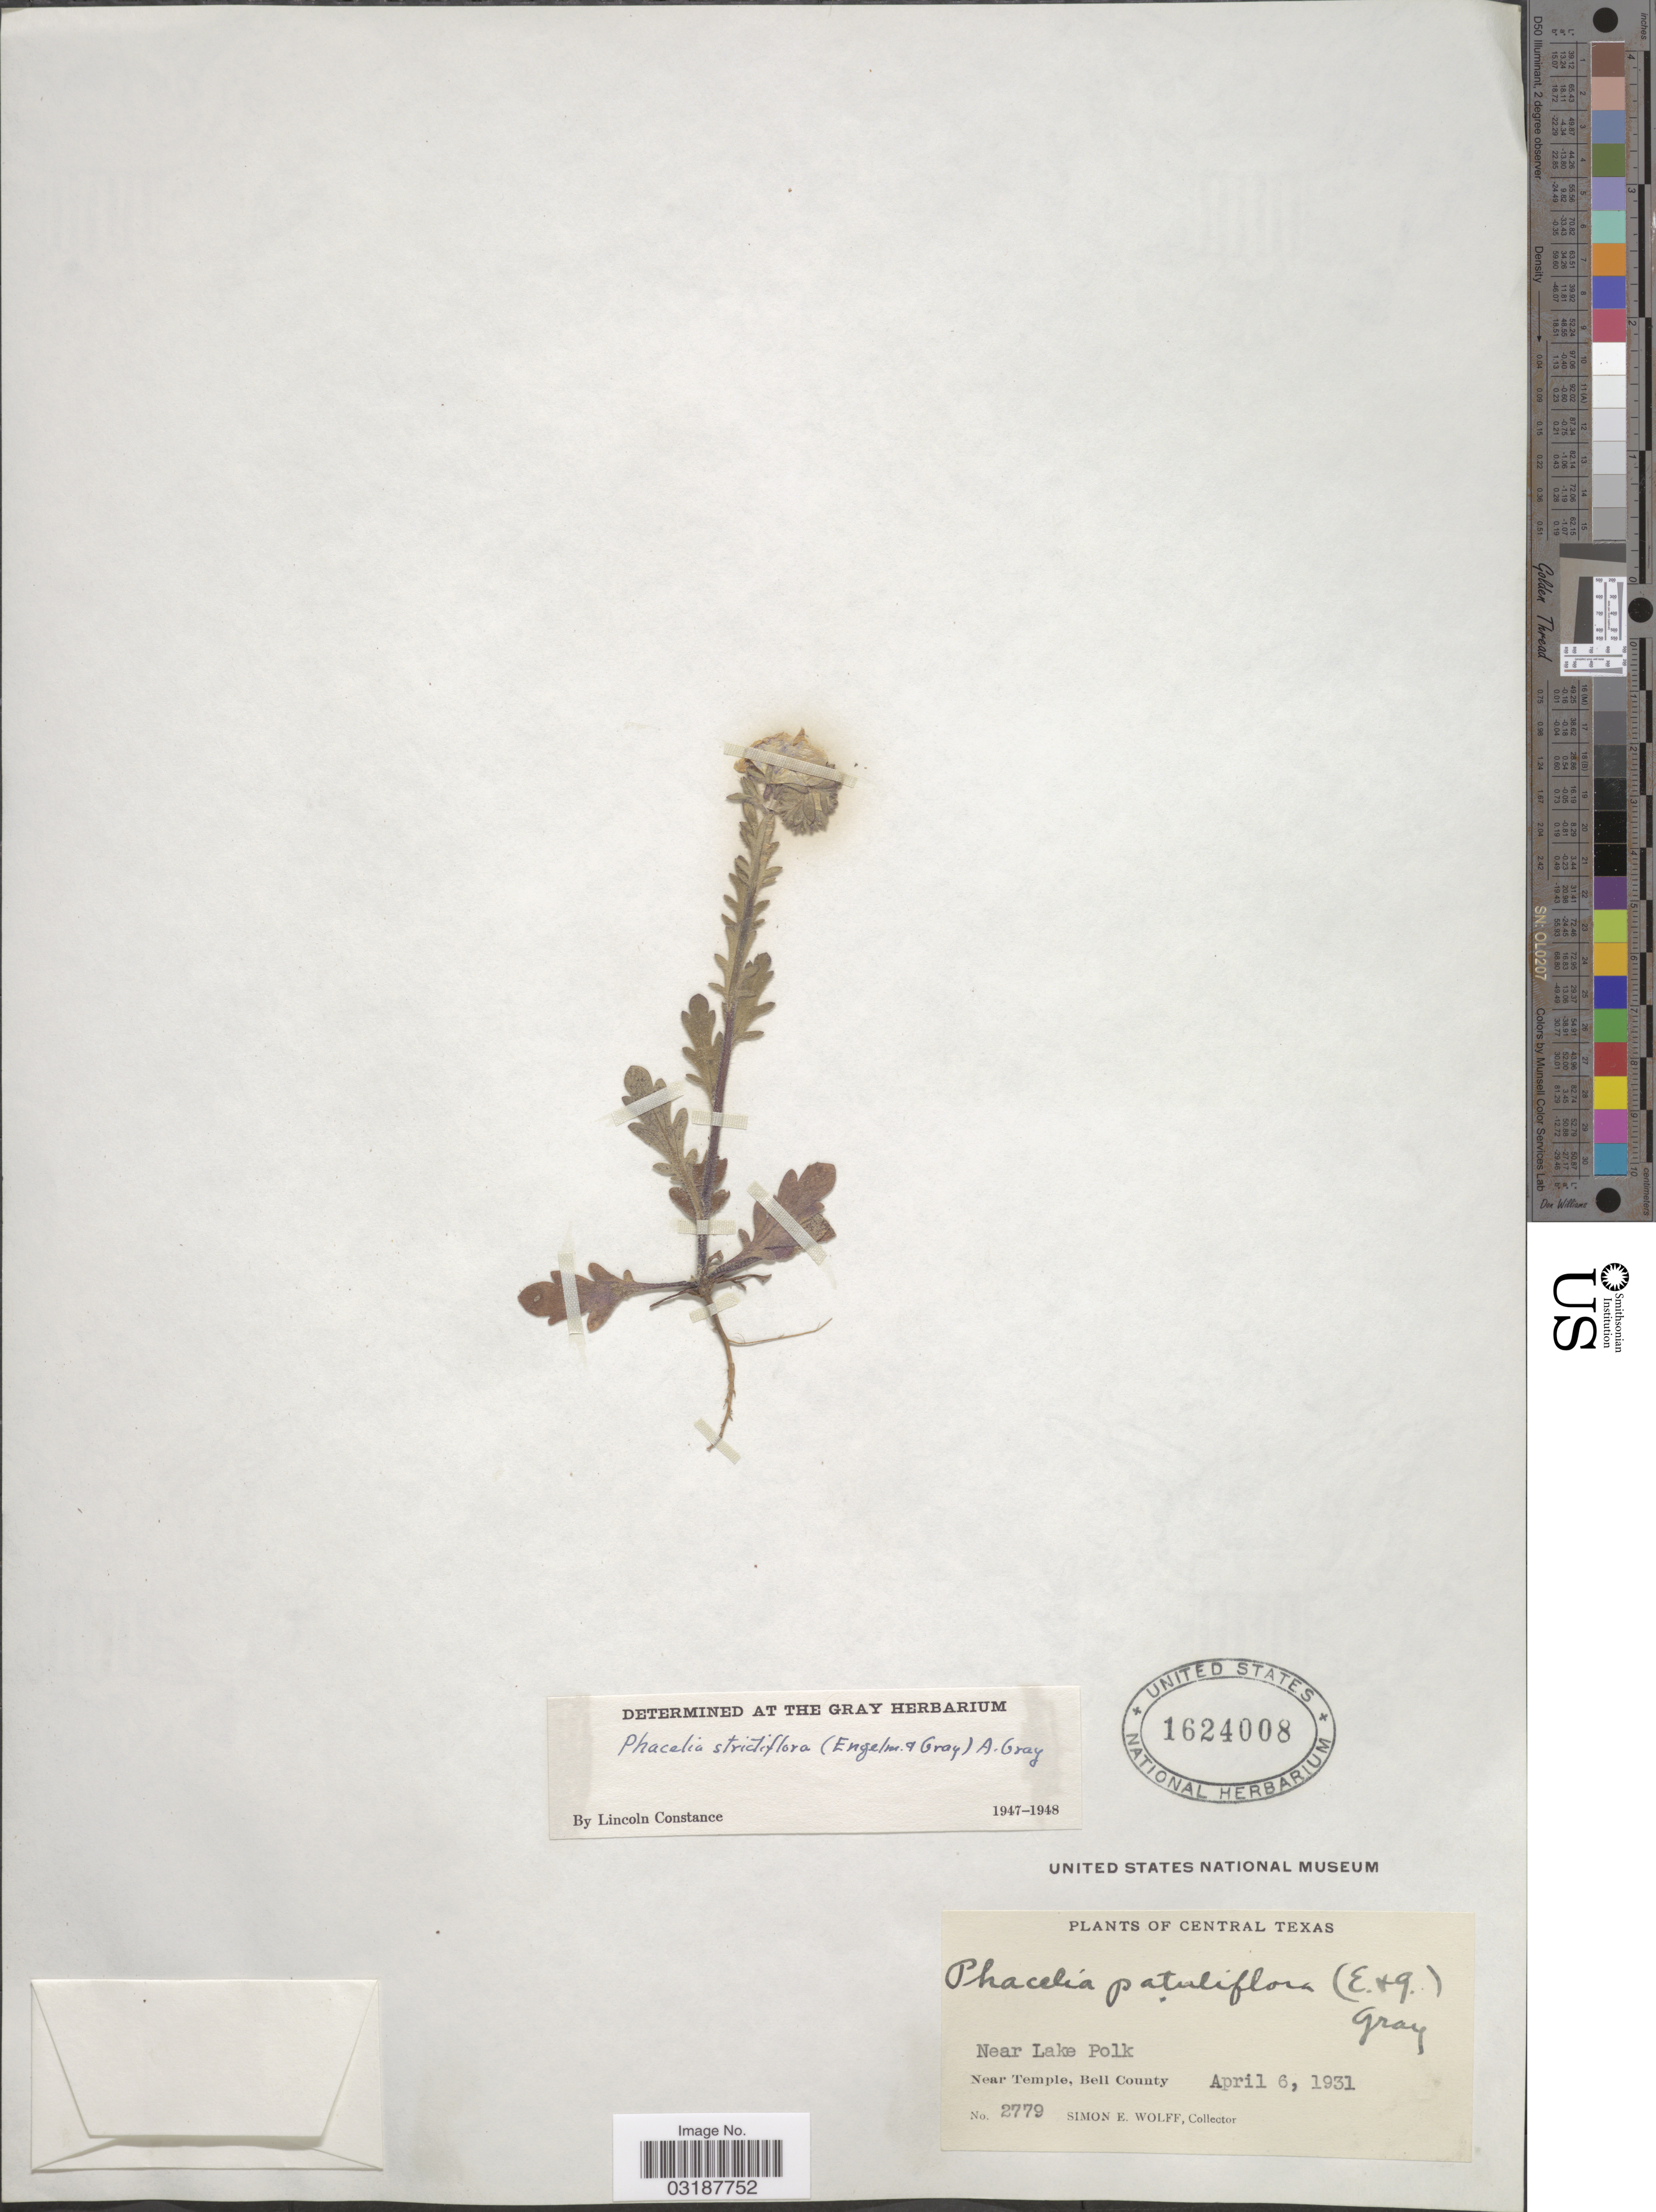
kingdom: Plantae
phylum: Tracheophyta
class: Magnoliopsida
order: Boraginales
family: Hydrophyllaceae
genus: Phacelia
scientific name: Phacelia strictiflora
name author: (Engelm. & A. Gray) A. Gray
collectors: S. E. Wolff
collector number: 2779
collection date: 1931-04-06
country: United States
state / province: Texas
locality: Near Lake Polk, Near Temple, Bell County. Central Texas.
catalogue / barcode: US 1624008